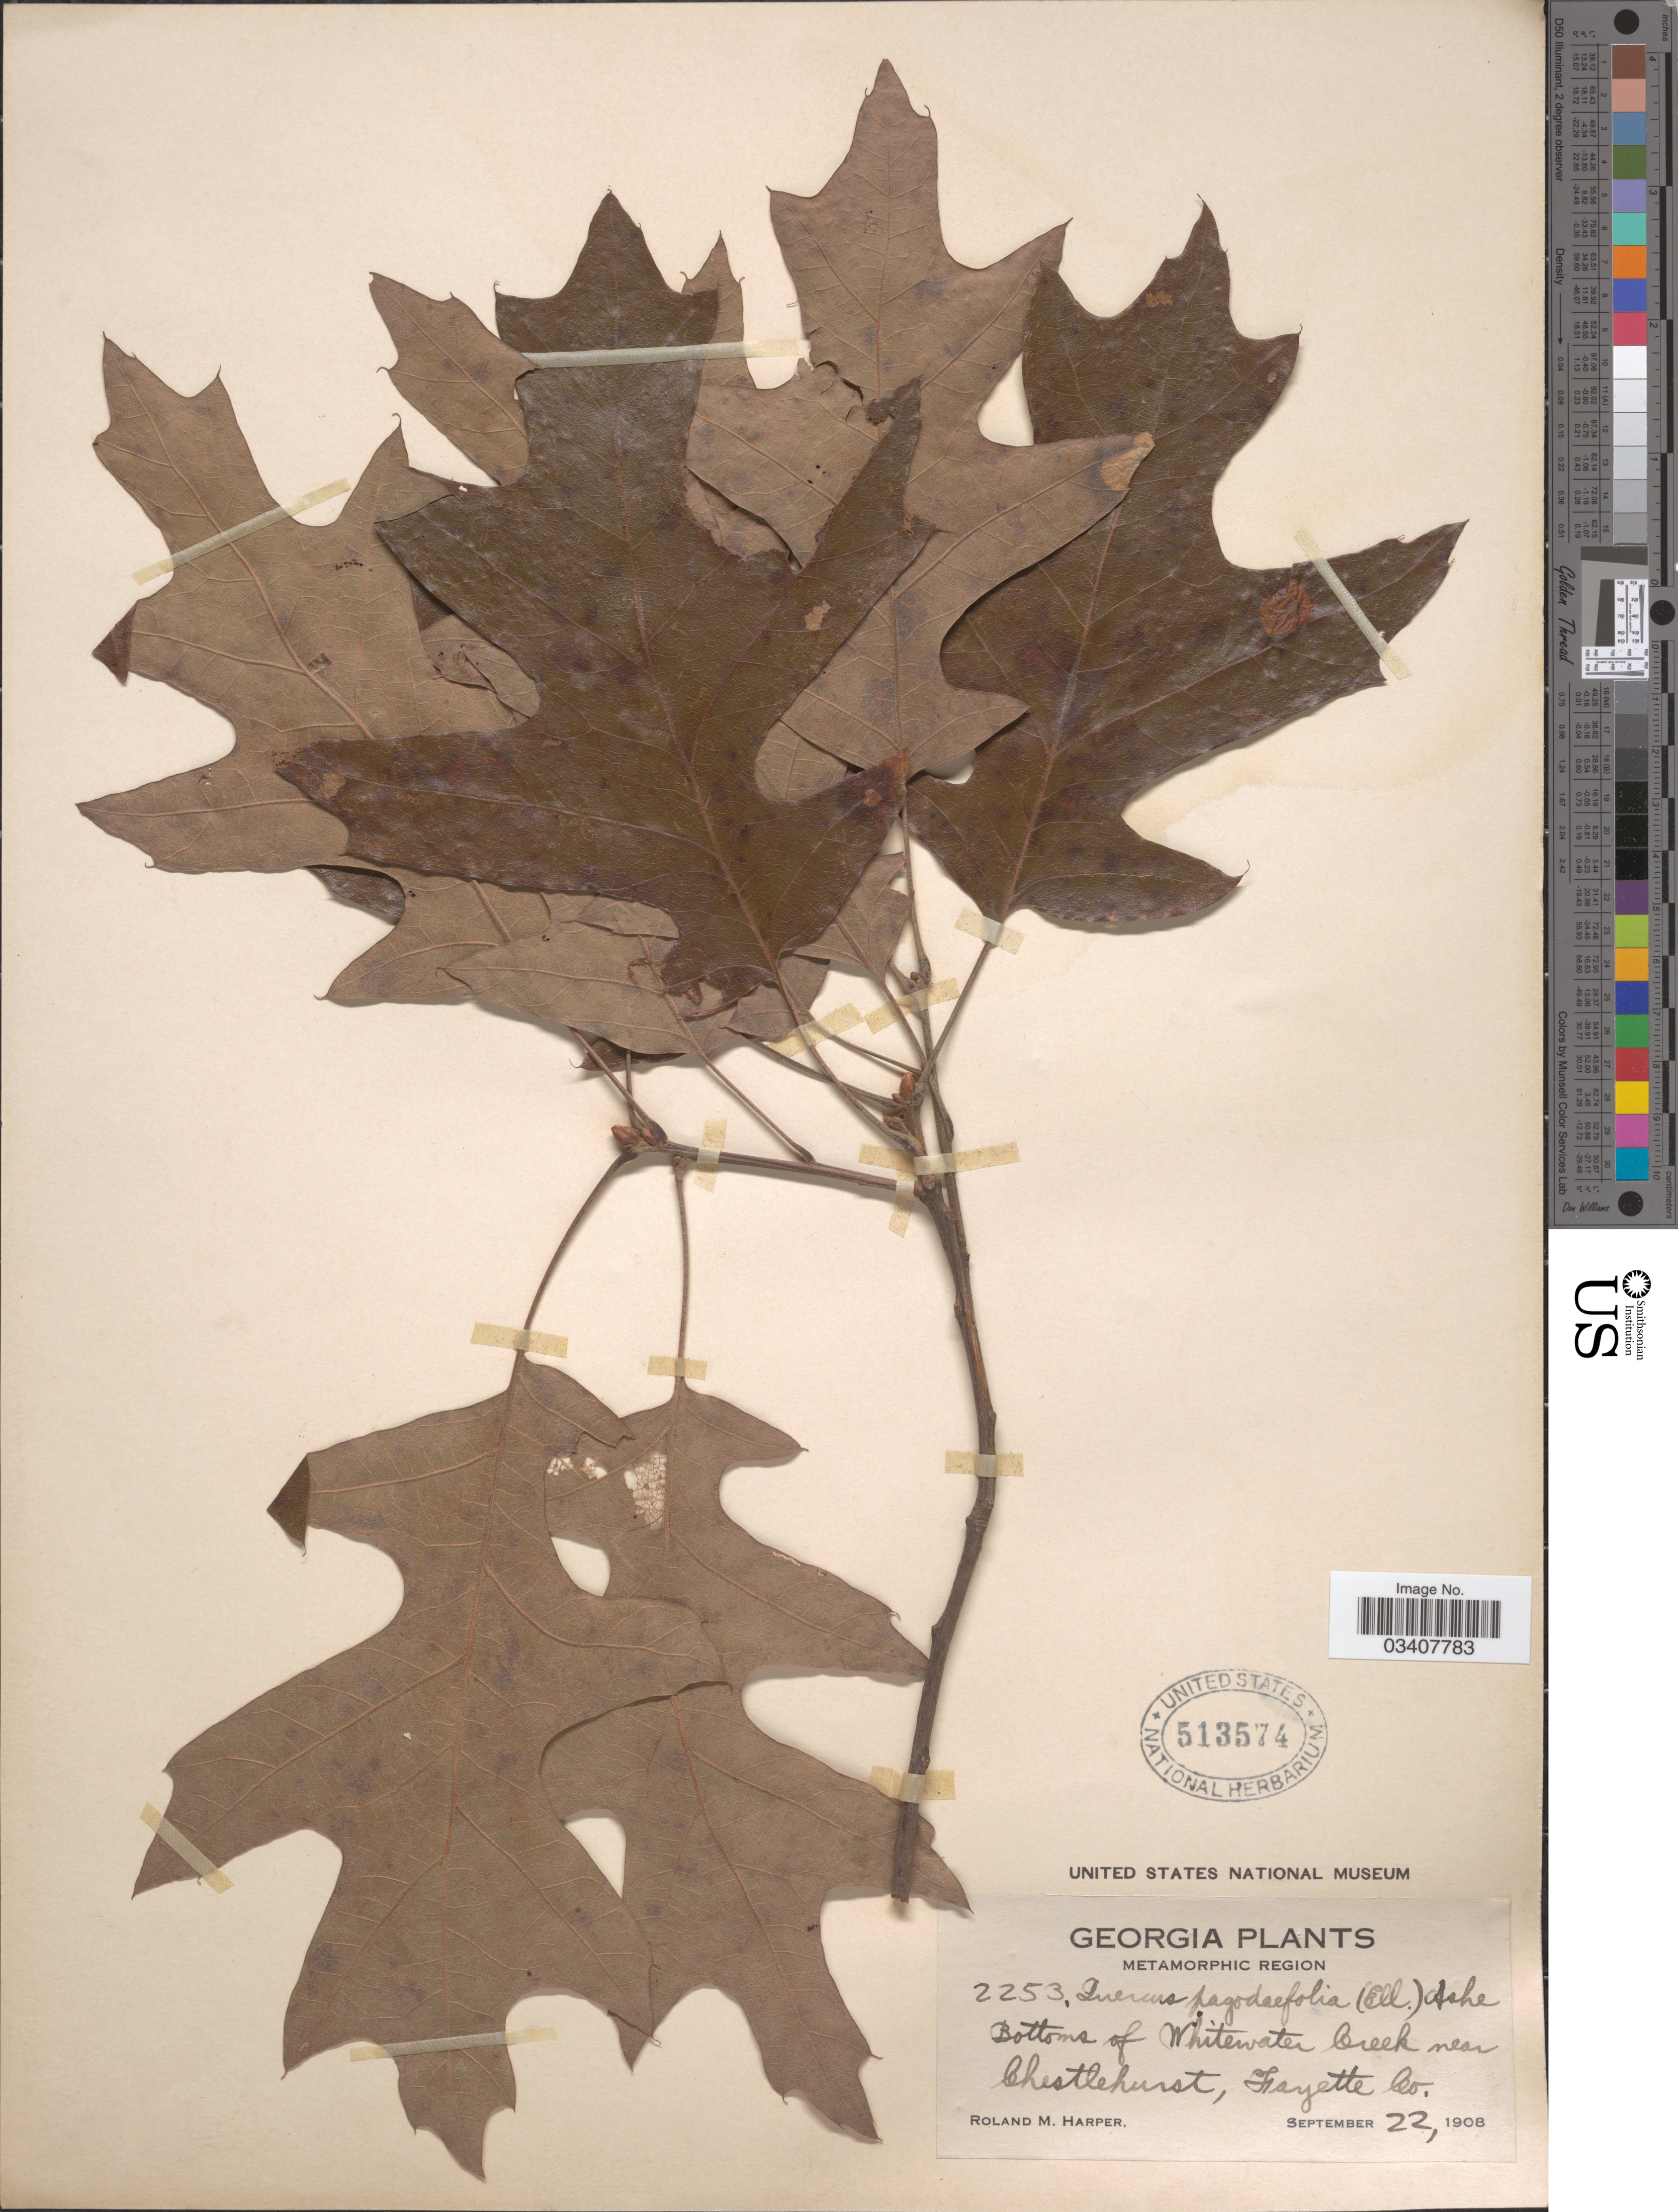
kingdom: Plantae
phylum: Tracheophyta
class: Magnoliopsida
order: Fagales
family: Fagaceae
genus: Quercus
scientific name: Quercus pagodifolia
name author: (Elliott) Ashe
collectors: R. M. Harper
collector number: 2253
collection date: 1908-09-22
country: United States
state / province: Georgia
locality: Metamorphic Region. Bottoms of Whitewater Creek near Chestlehurst, Fayette Co.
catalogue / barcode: US 513574